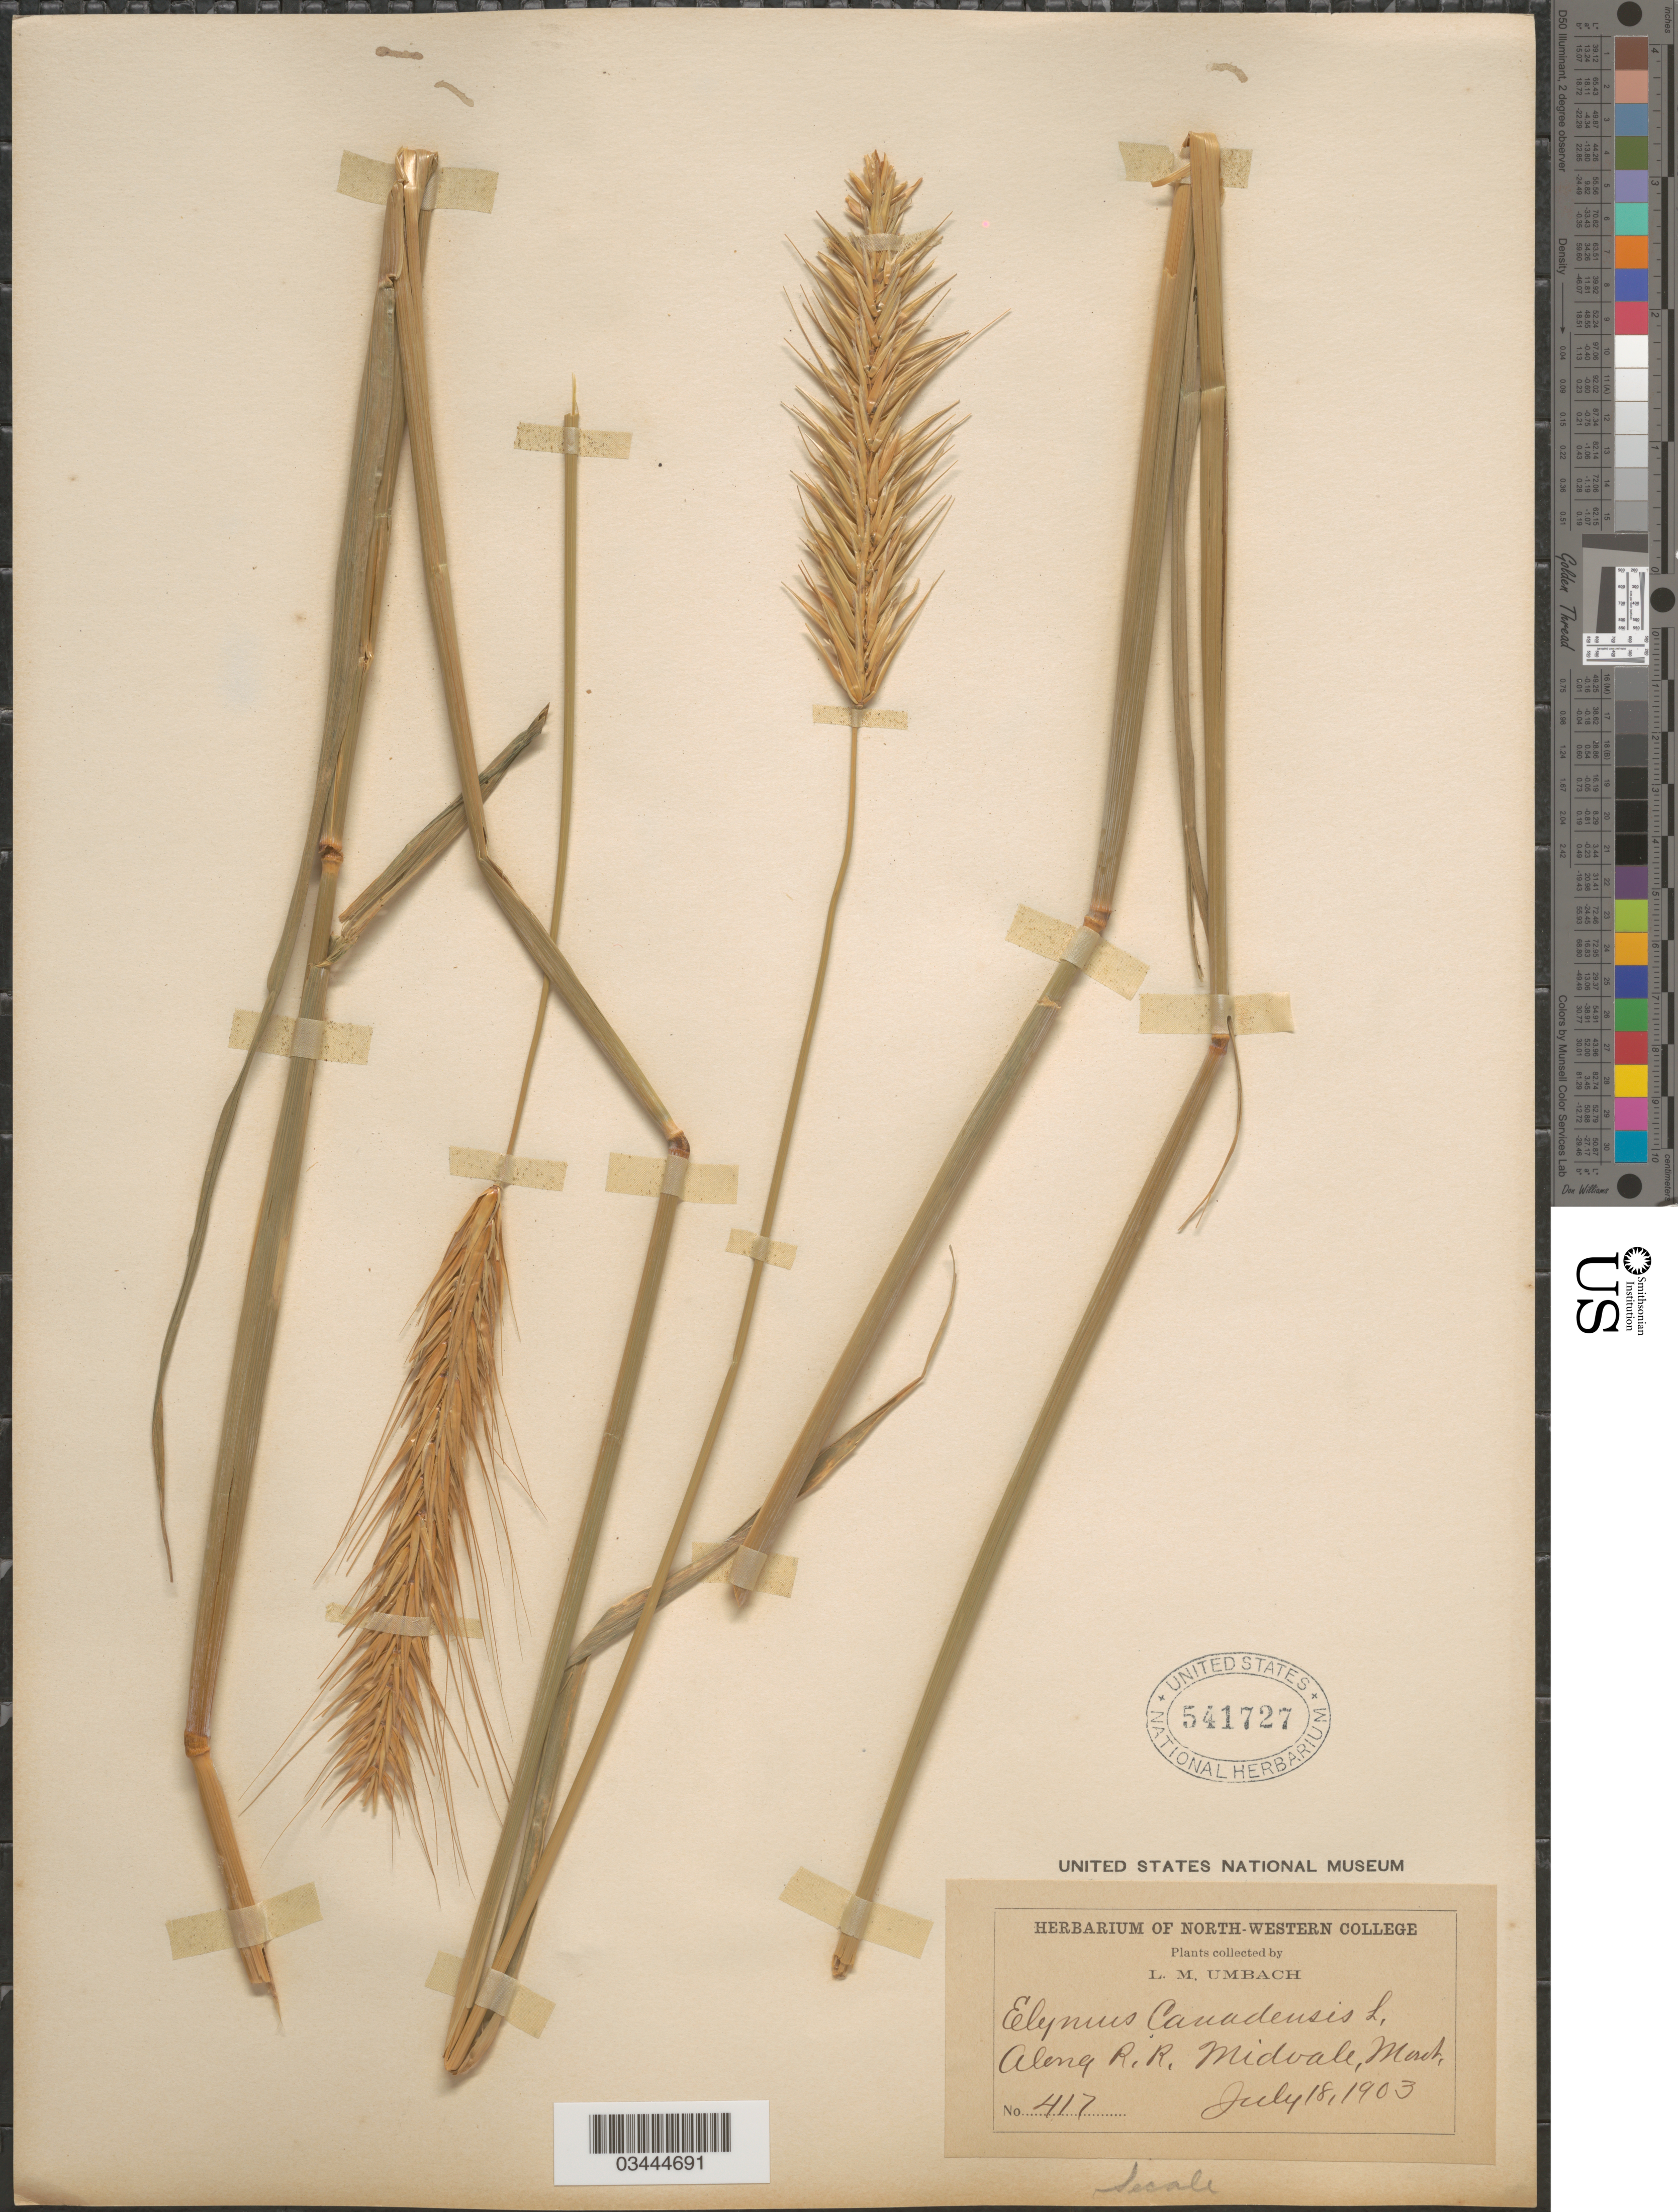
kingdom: Plantae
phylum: Tracheophyta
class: Liliopsida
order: Poales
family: Poaceae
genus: Secale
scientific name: Secale cereale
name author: L.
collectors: L. M. Umbach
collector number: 417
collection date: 1903-07-18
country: United States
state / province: Montana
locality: Along R.R. Midvale.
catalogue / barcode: US 541727